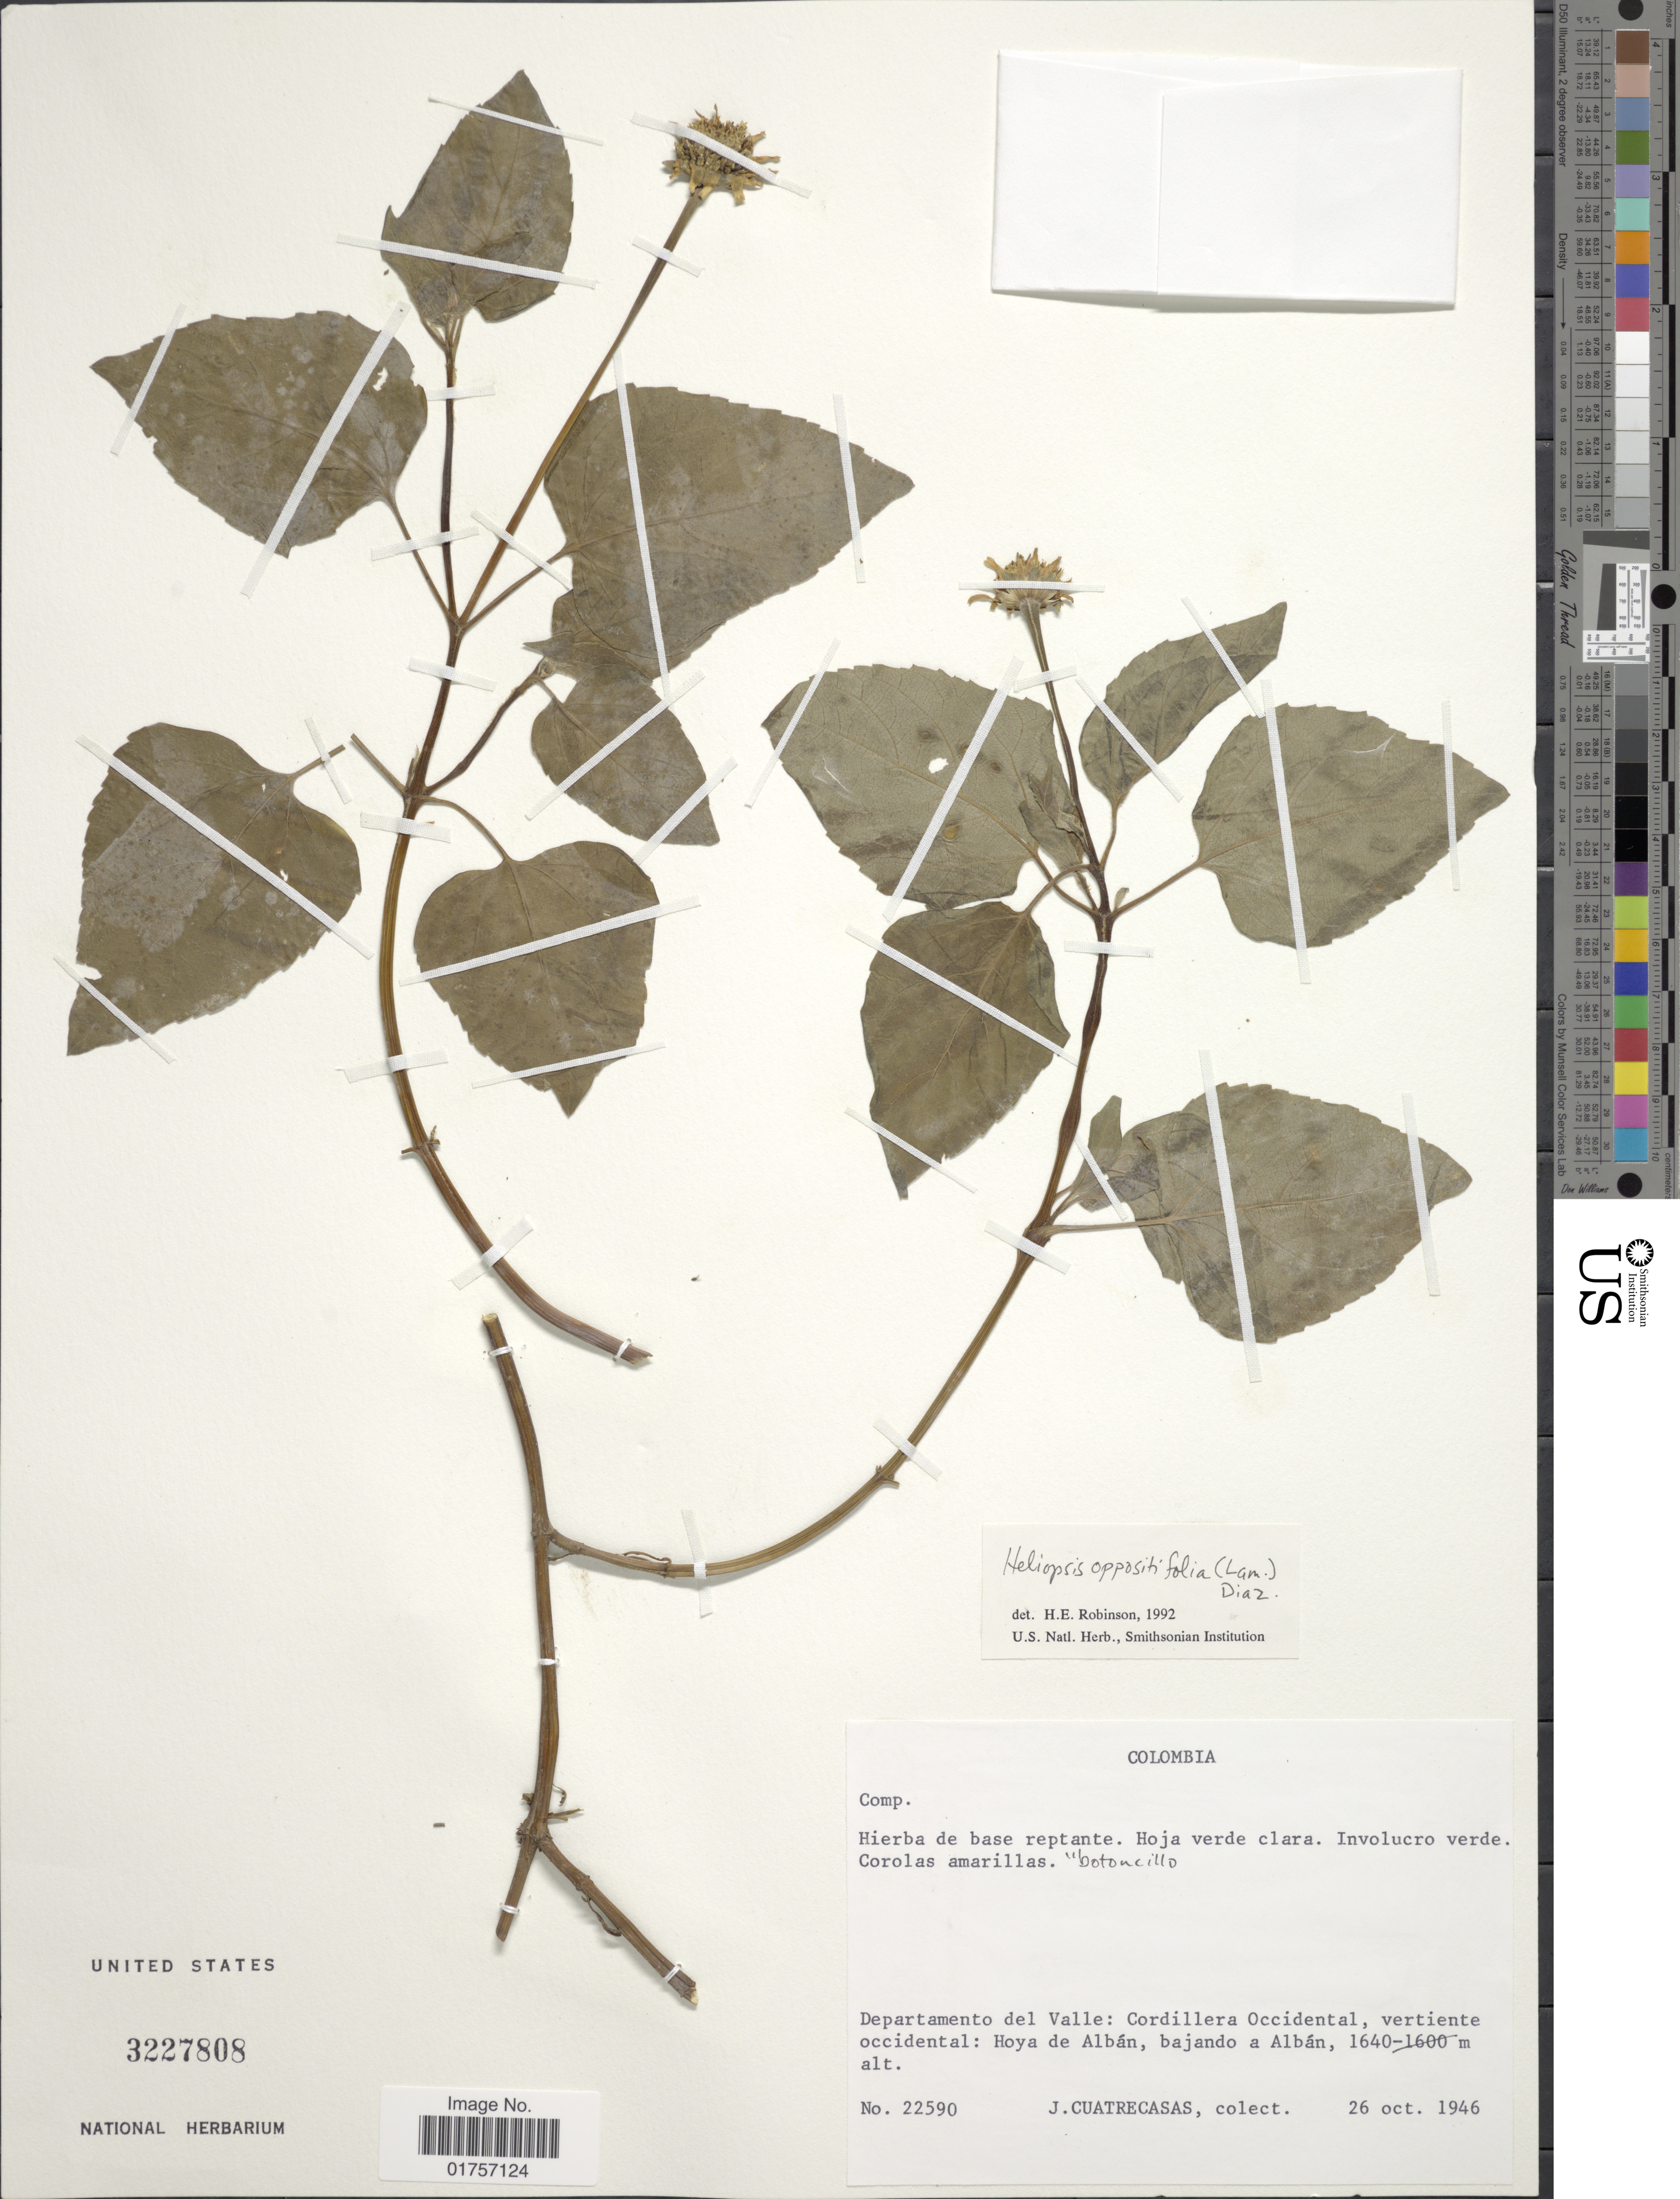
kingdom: Plantae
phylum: Tracheophyta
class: Magnoliopsida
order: Asterales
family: Asteraceae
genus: Heliopsis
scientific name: Heliopsis buphthalmoides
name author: (Jacq.) Dunal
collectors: J. Cuatrecasas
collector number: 22590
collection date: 1946-10-26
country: Colombia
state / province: Valle del Cauca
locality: Departamento del Valle: Cordillera Occidental, vertiente occidental: Hoya de Albán, bajando a Albán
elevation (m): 1640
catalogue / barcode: US 3227808